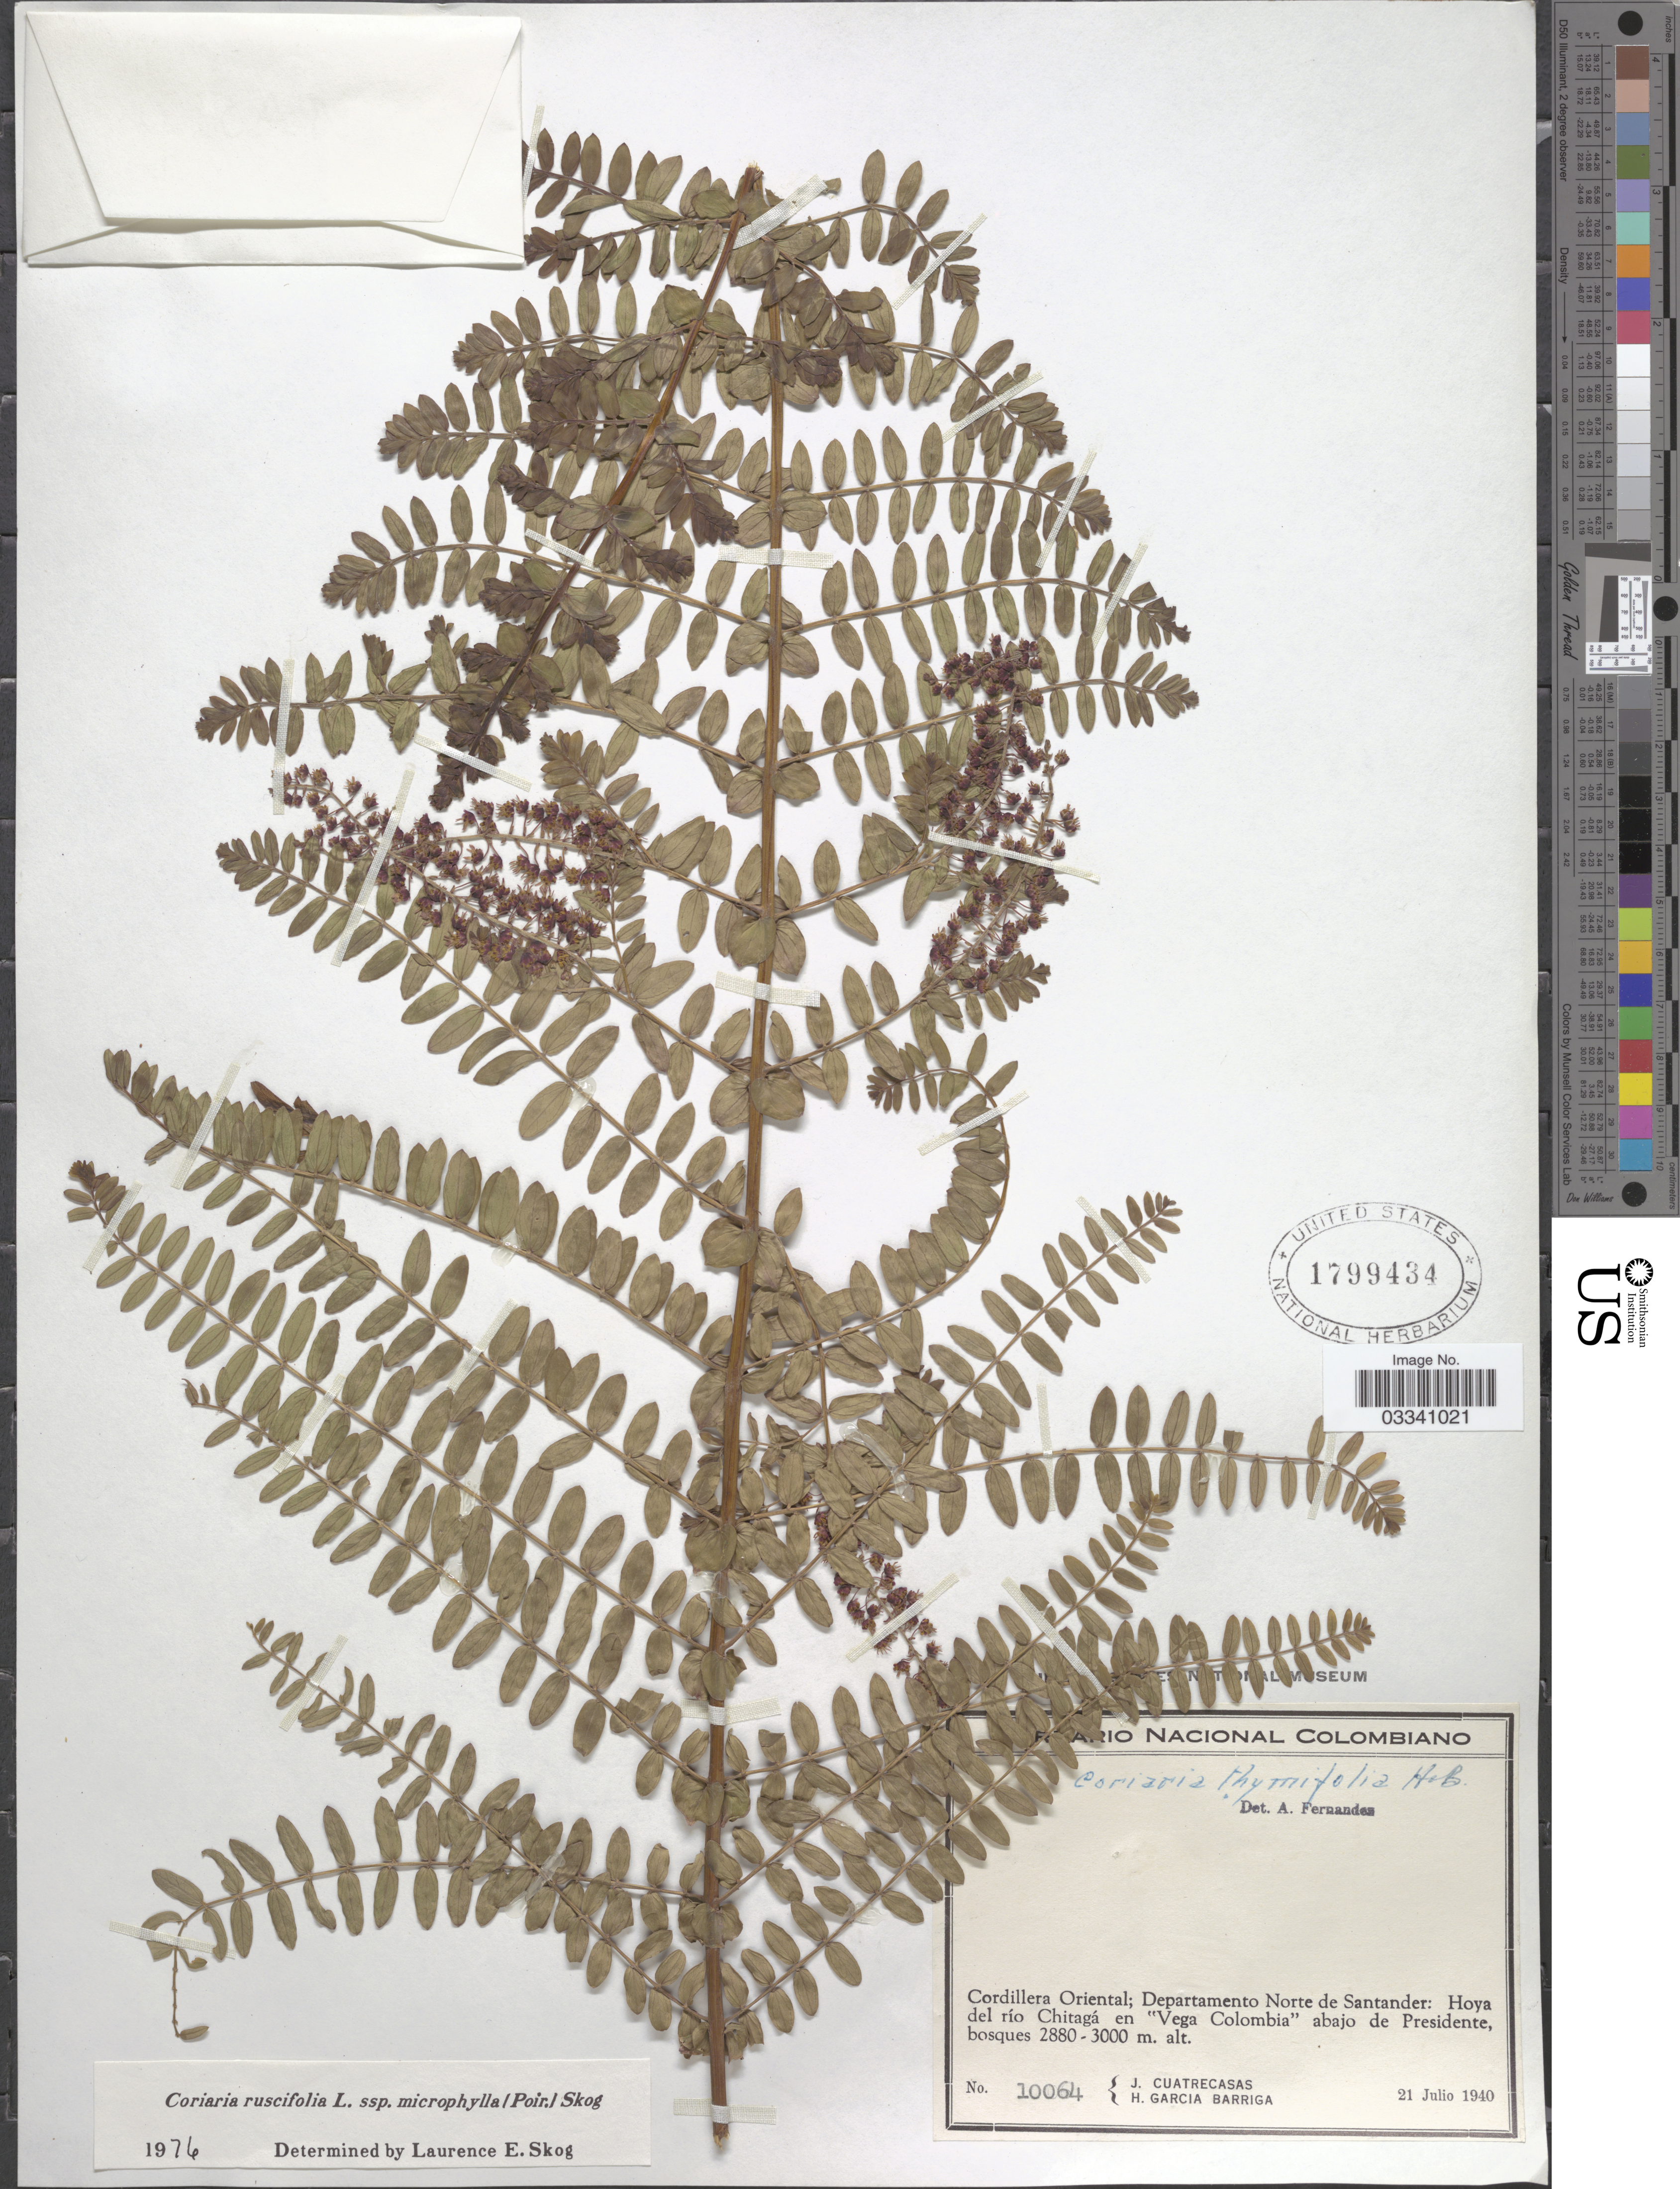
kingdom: Plantae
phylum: Tracheophyta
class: Magnoliopsida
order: Cucurbitales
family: Coriariaceae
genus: Coriaria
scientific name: Coriaria ruscifolia subsp. microphylla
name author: (Poir.) L.E. Skog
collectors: J. Cuatrecasas & H. García Barriga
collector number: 10064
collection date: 1940-07-21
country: Colombia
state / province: Norte de Santander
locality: Cordillera Oriental; Departamento Norte de Santander: Hoya del río Chitagá en "Vega Colombia" abajo de Presidente.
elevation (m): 2880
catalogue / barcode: US 1799434